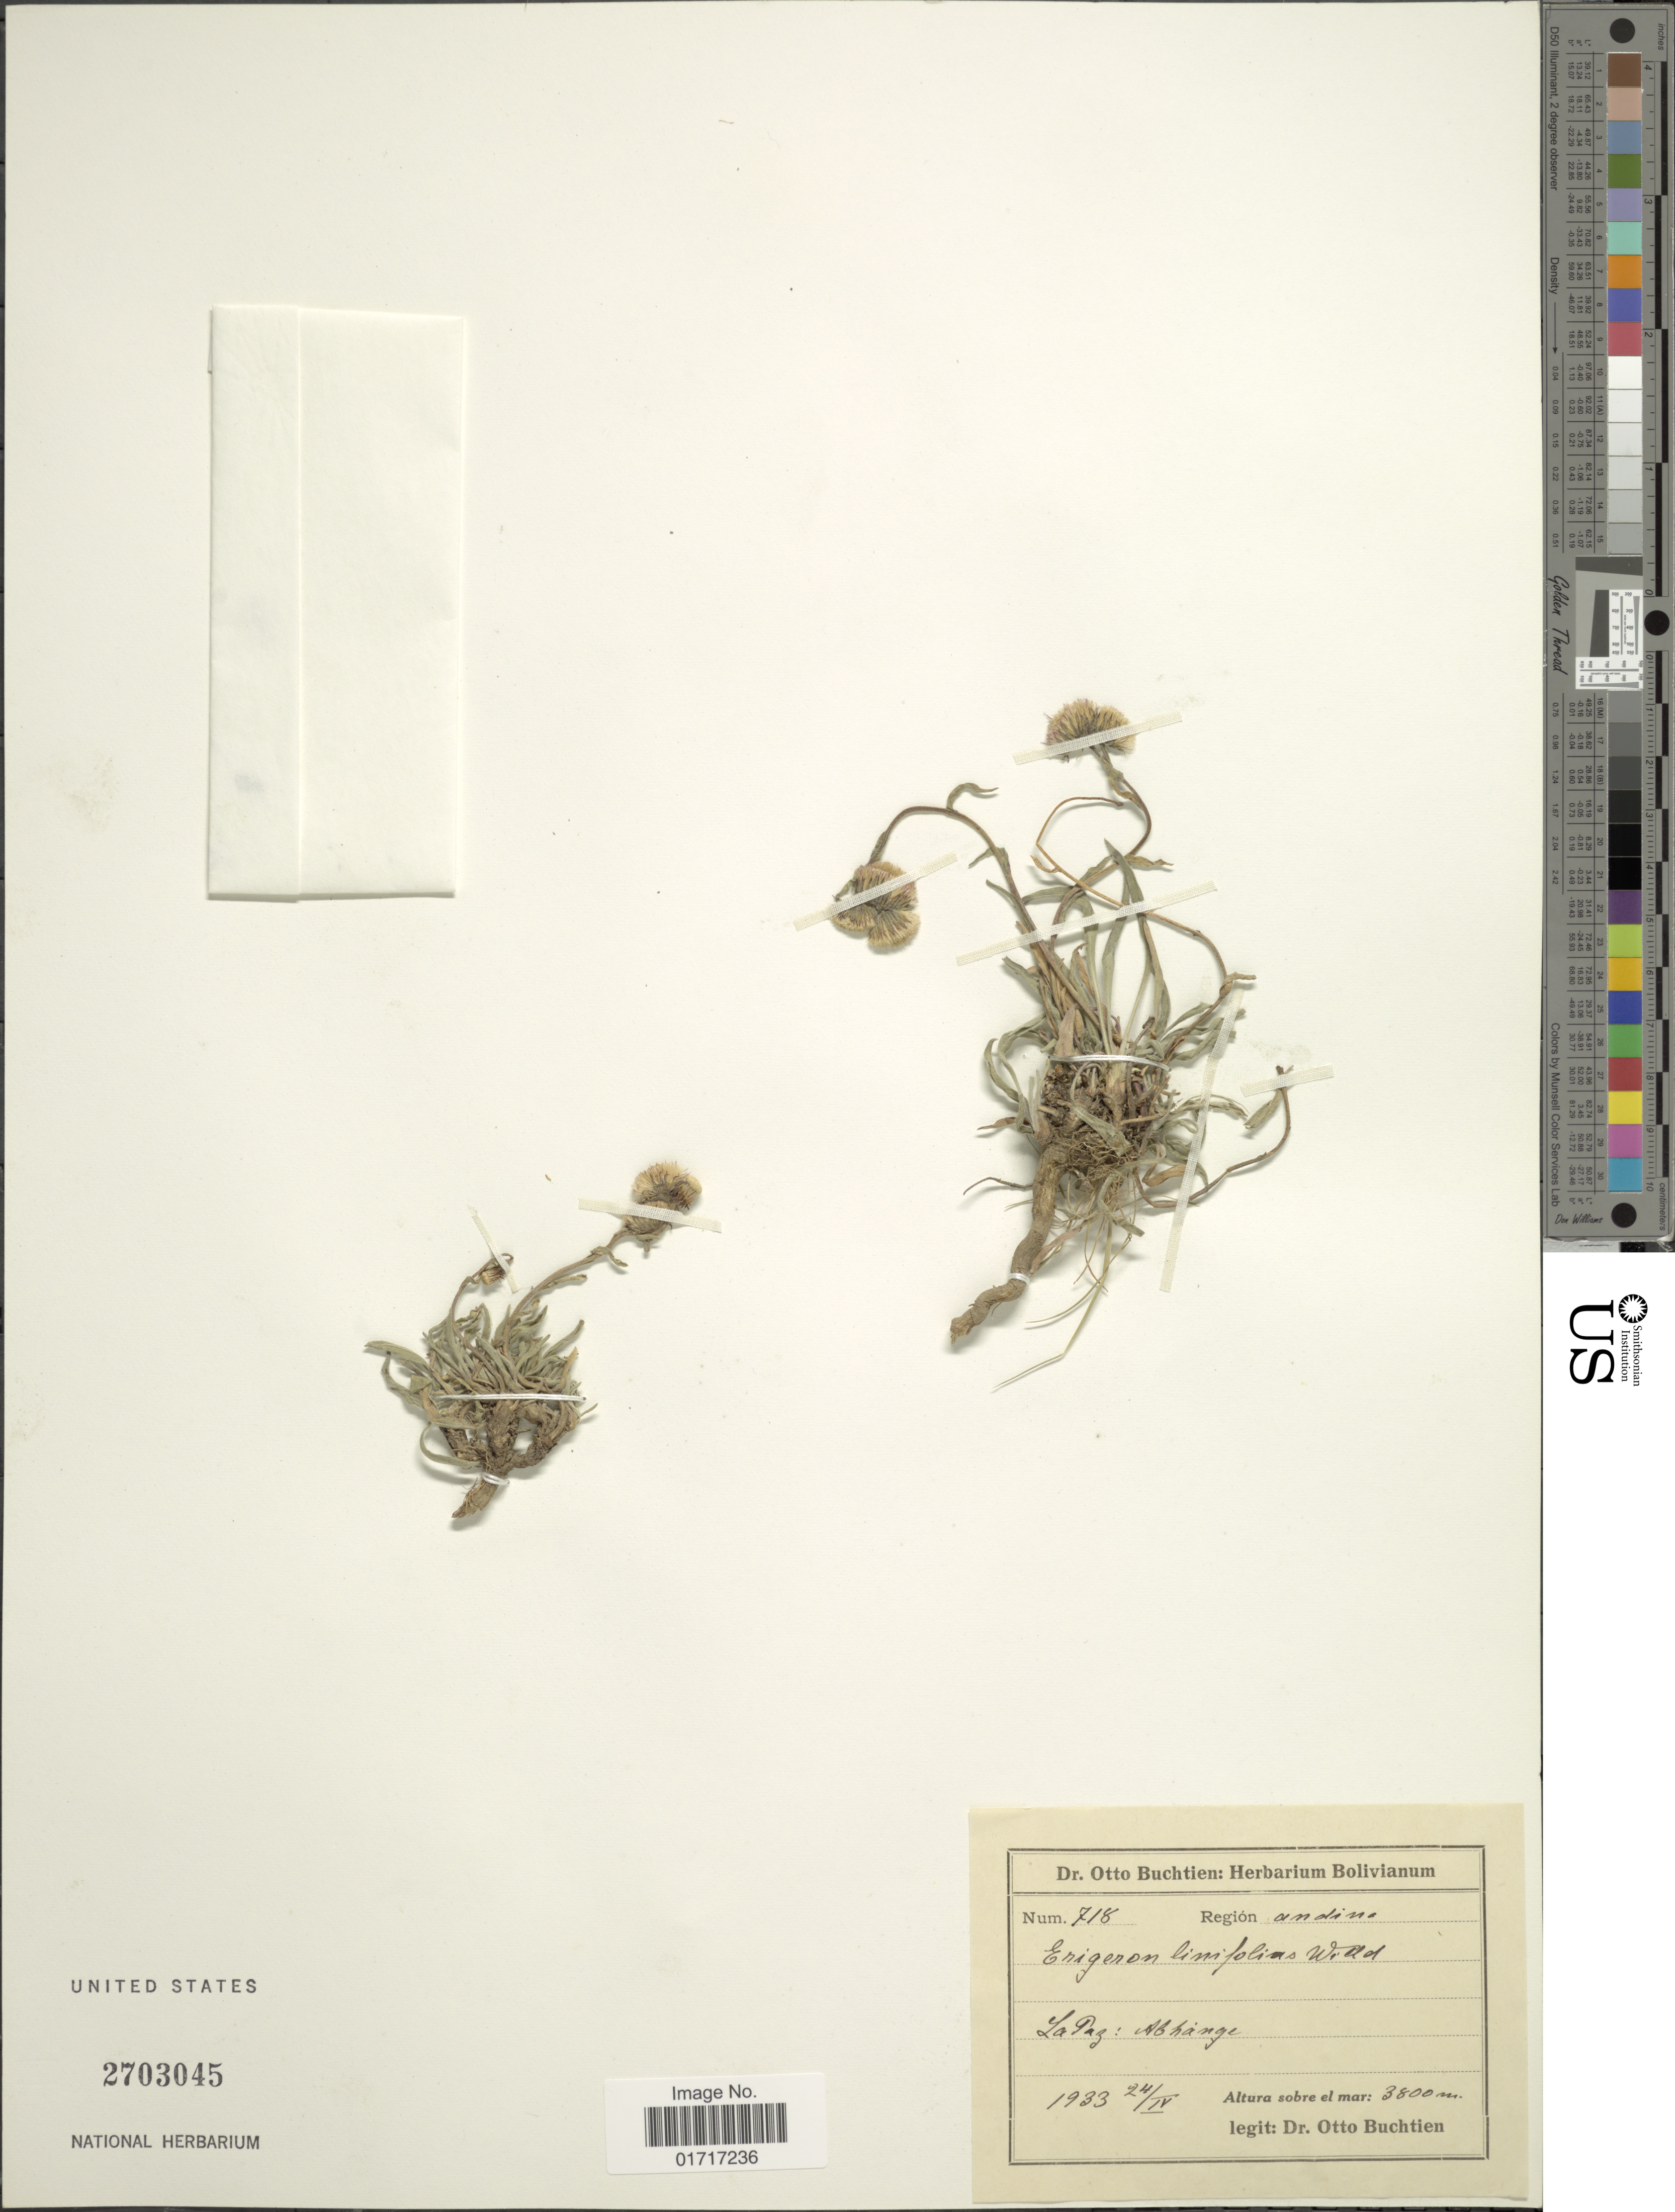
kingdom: Plantae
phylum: Tracheophyta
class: Magnoliopsida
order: Asterales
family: Asteraceae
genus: Erigeron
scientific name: Erigeron bonariensis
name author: L.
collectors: O. Buchtien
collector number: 718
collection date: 1933-04-24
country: Bolivia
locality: La Paz: Abhange.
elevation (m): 3800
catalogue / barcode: US 2703045